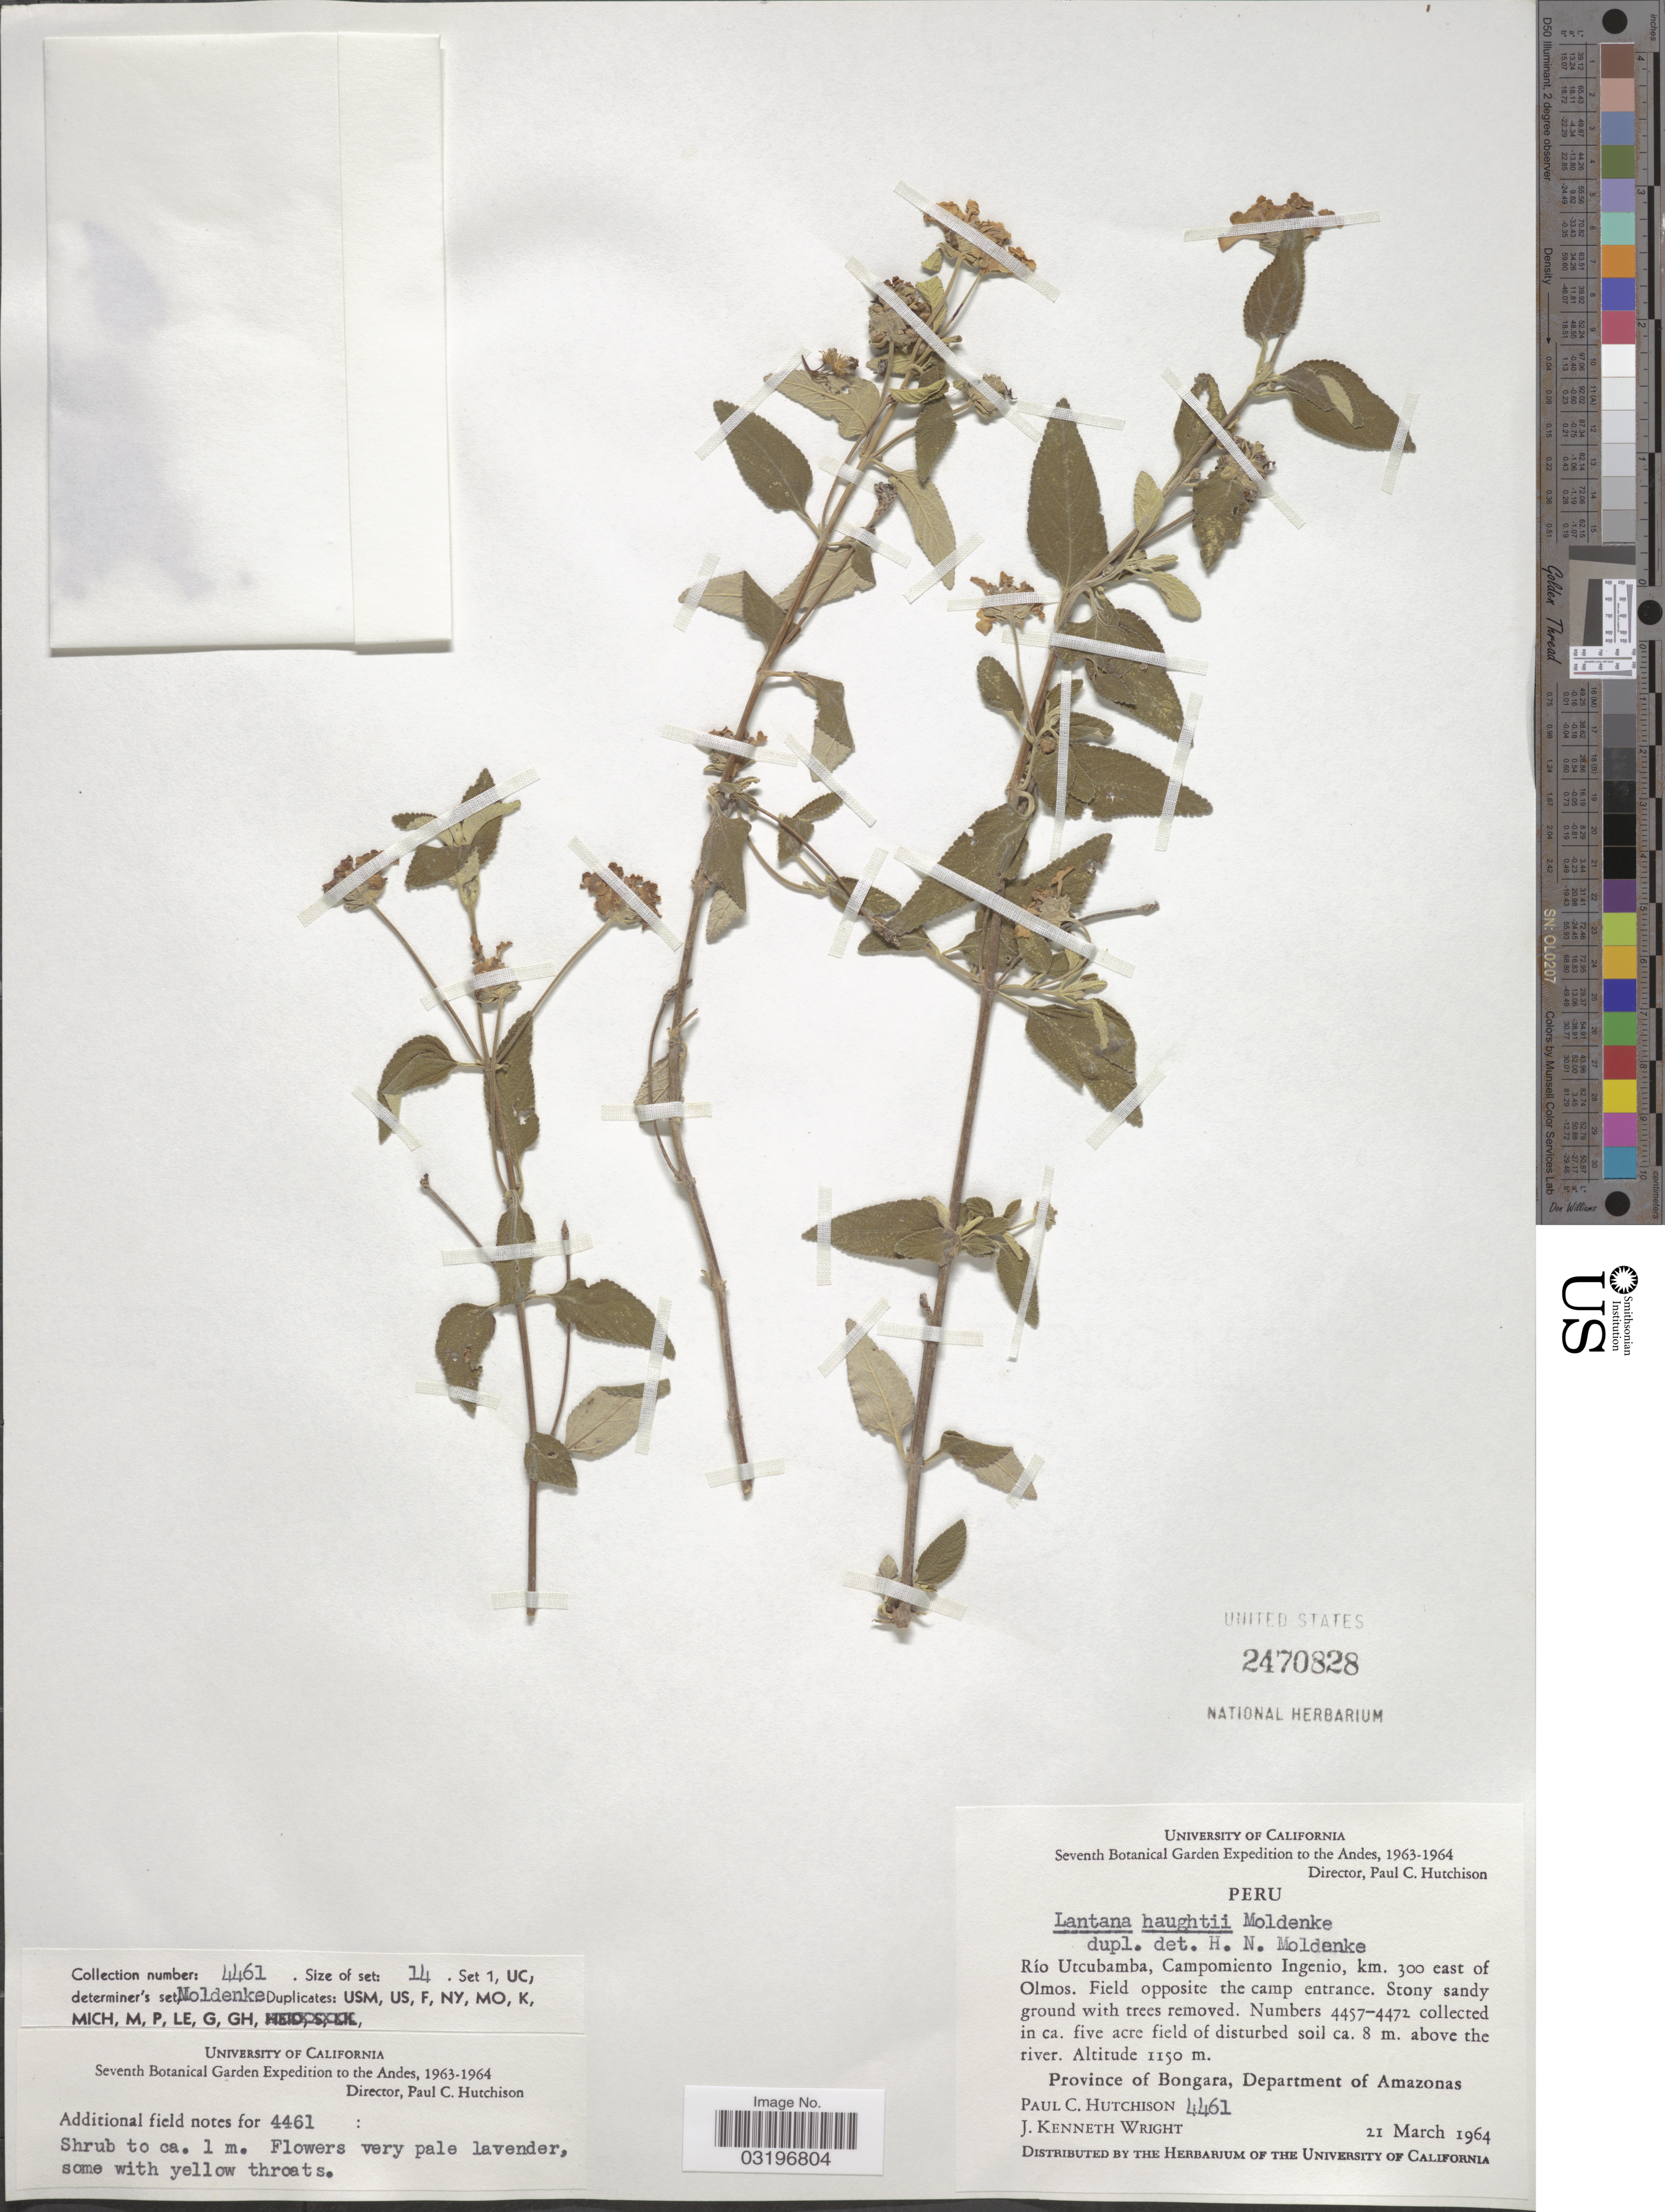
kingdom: Plantae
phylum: Tracheophyta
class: Magnoliopsida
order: Lamiales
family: Verbenaceae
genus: Lantana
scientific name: Lantana haughtii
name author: Moldenke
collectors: P. C. Hutchison & J. K. Wright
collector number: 4461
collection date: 1964-03-21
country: Peru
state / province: Amazonas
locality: Andes. Río Utcubamba, Campomiento Ingenio, km. 300 east of Olmos. Field opposite the camp entrance. Province of Bongara, Department of Amazonas.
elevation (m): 1150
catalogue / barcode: US 2470828